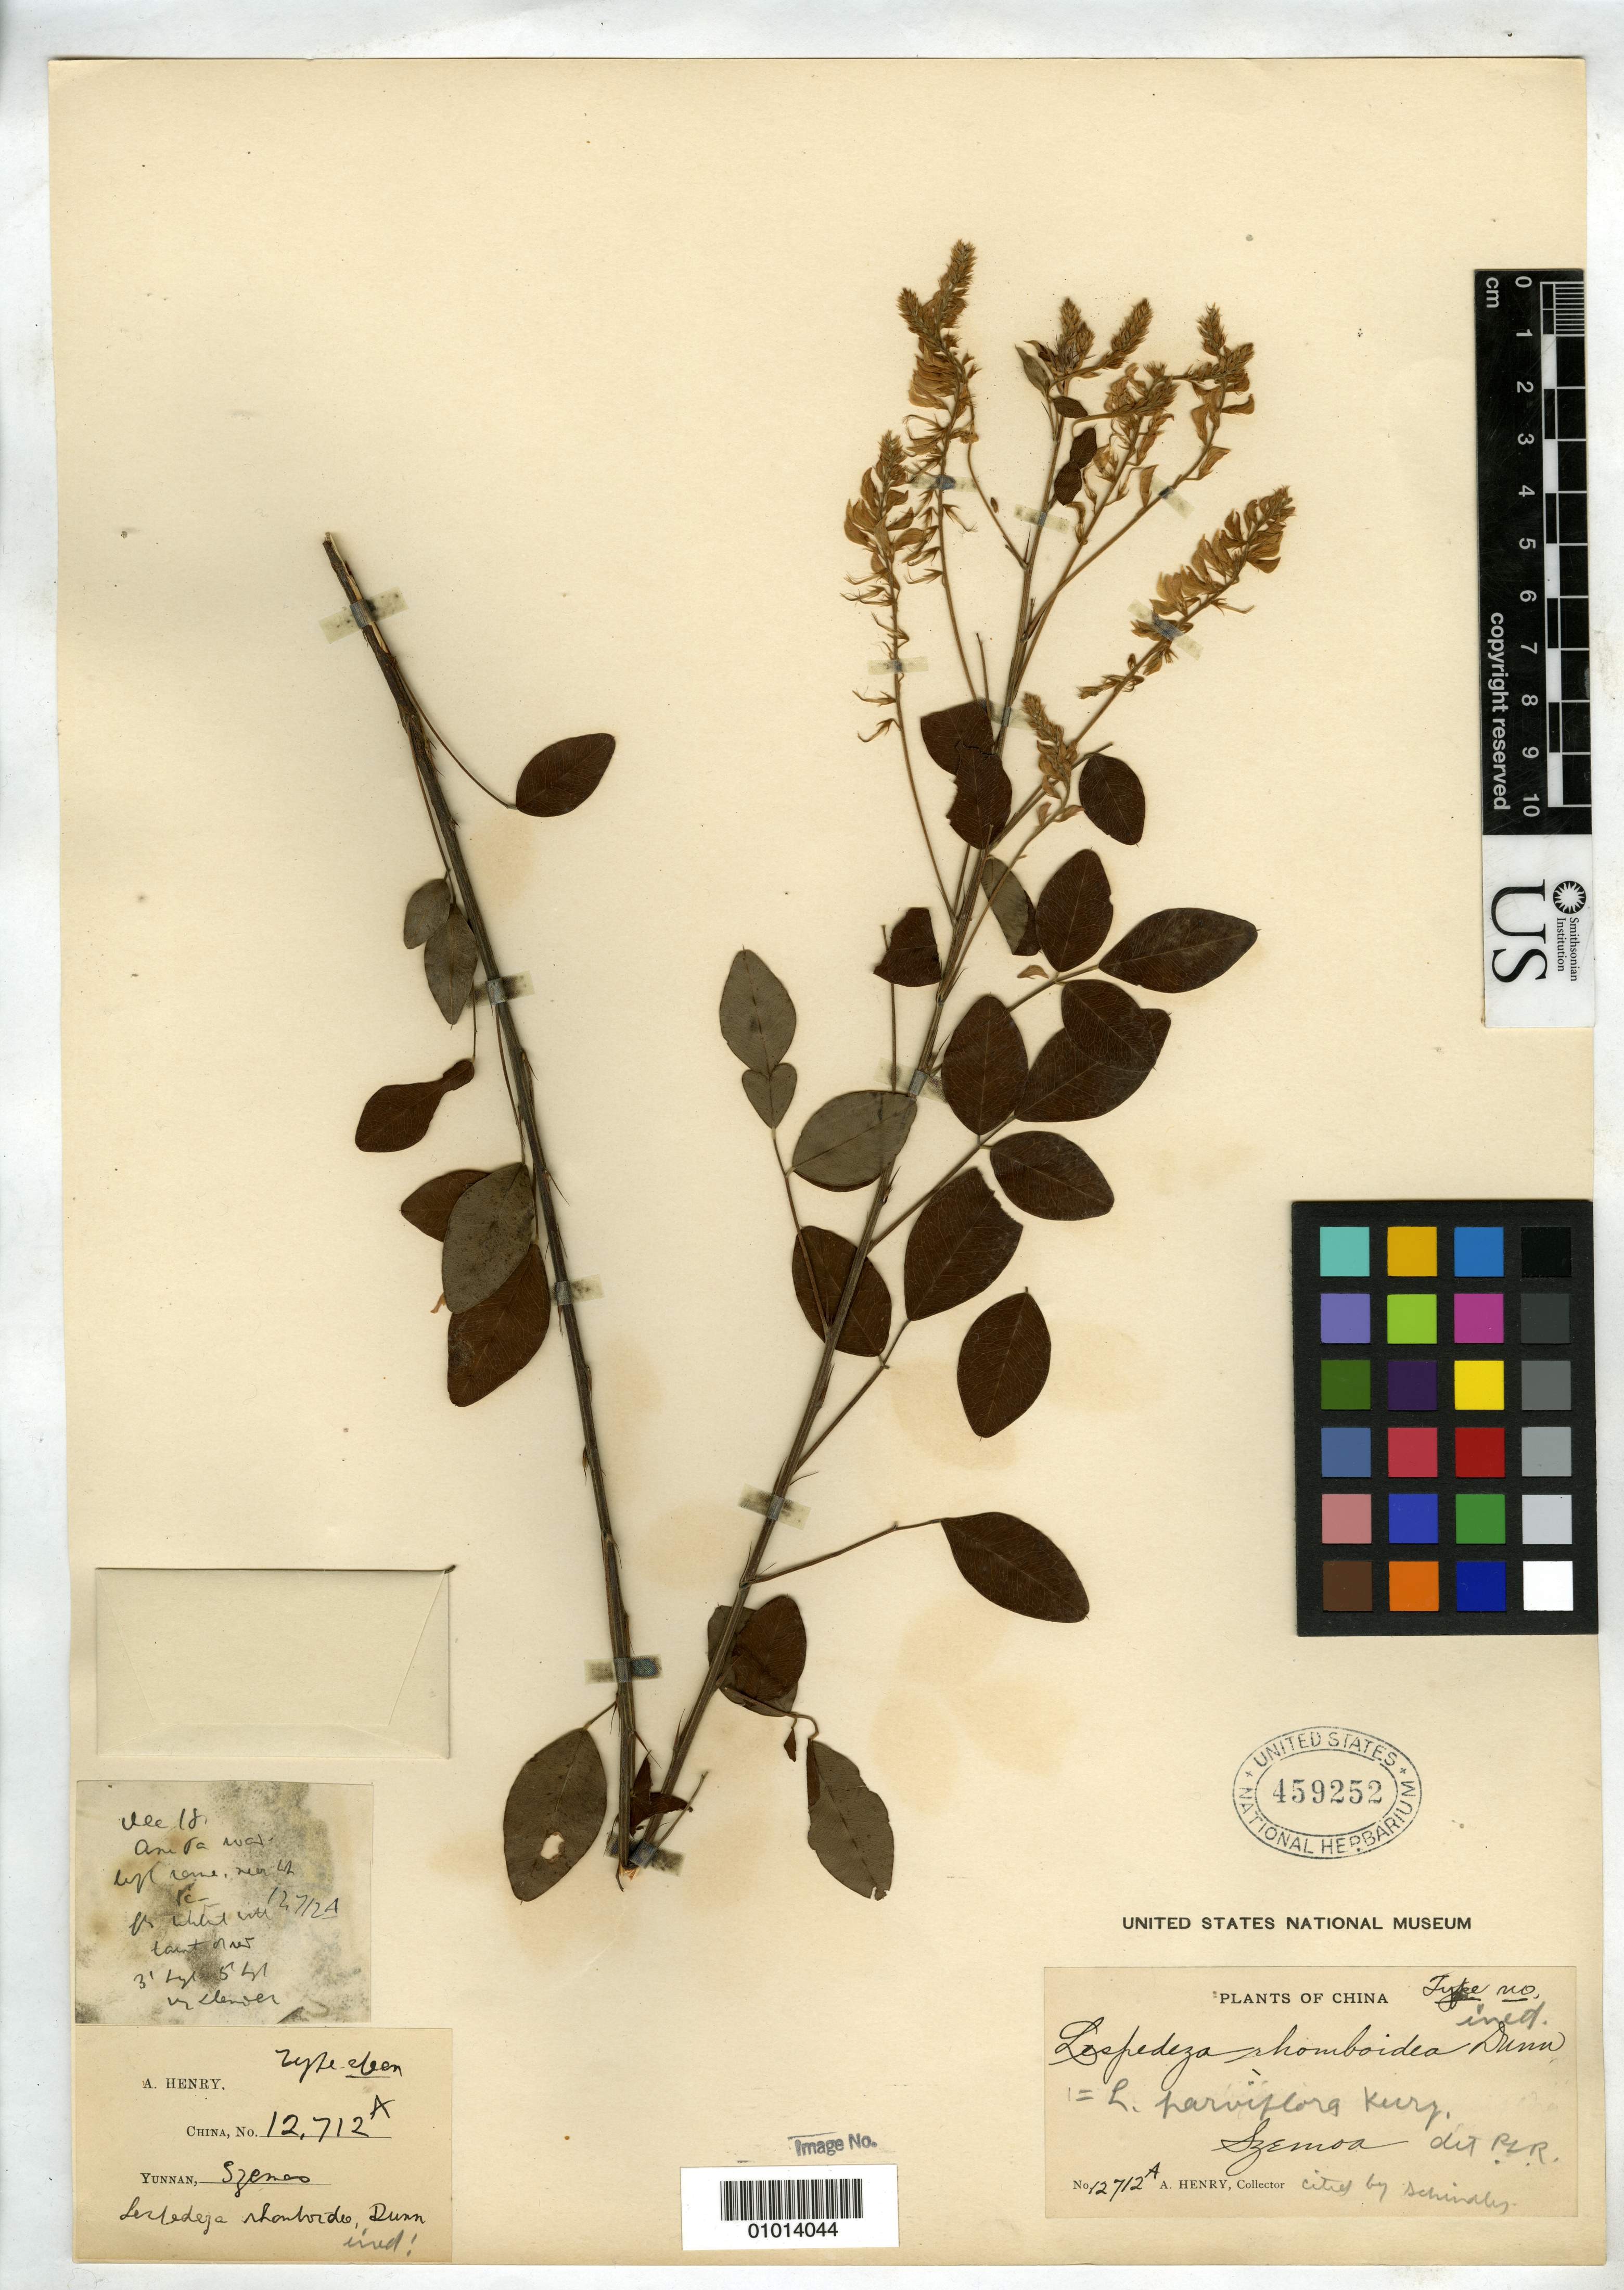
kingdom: Plantae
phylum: Tracheophyta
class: Magnoliopsida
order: Fabales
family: Fabaceae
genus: Lespedeza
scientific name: Lespedeza parviflora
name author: Kurz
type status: Possible Isotype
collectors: A. Henry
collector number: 12712 A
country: China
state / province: Yunnan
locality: Szemoa.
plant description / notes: Protologue cites type as Henry 12712 (not "A"), but specimen is annotated as "Type spcn.".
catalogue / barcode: US 459252